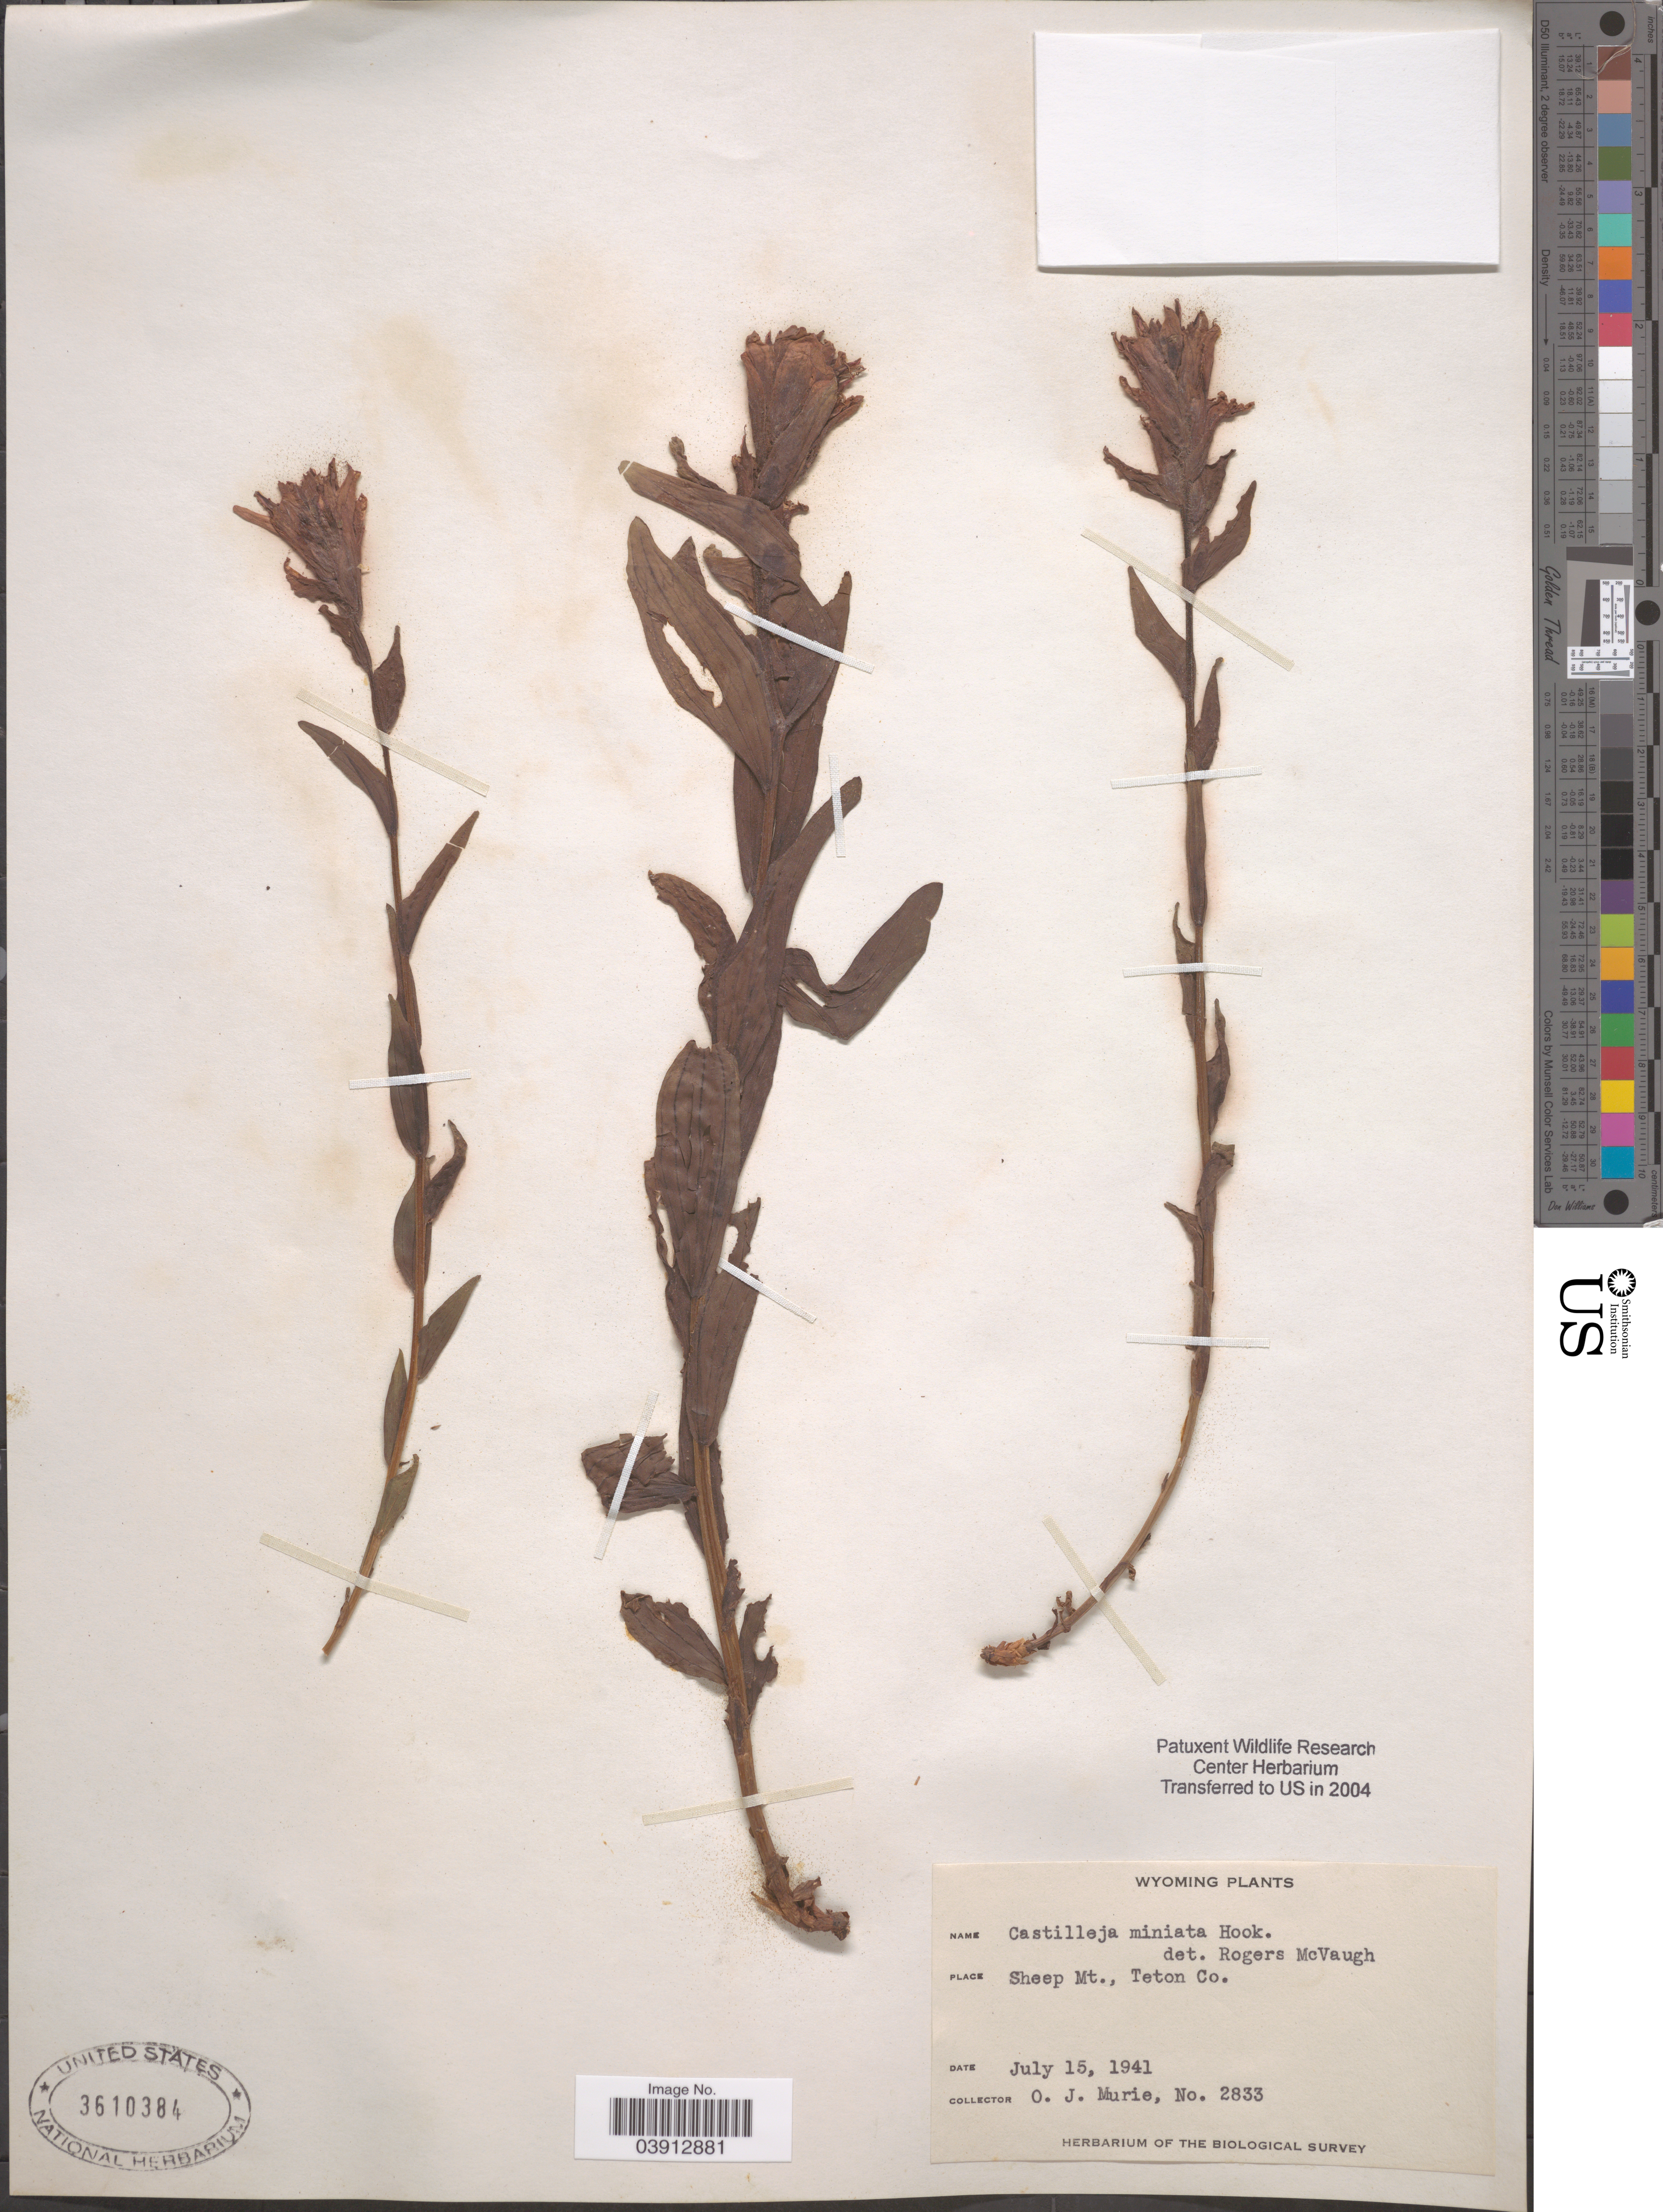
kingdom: Plantae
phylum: Tracheophyta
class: Magnoliopsida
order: Lamiales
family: Orobanchaceae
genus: Castilleja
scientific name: Castilleja miniata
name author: Douglas ex Hook.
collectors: O. Murie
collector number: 2833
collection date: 1941-07-15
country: United States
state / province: Wyoming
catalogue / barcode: US 3610384